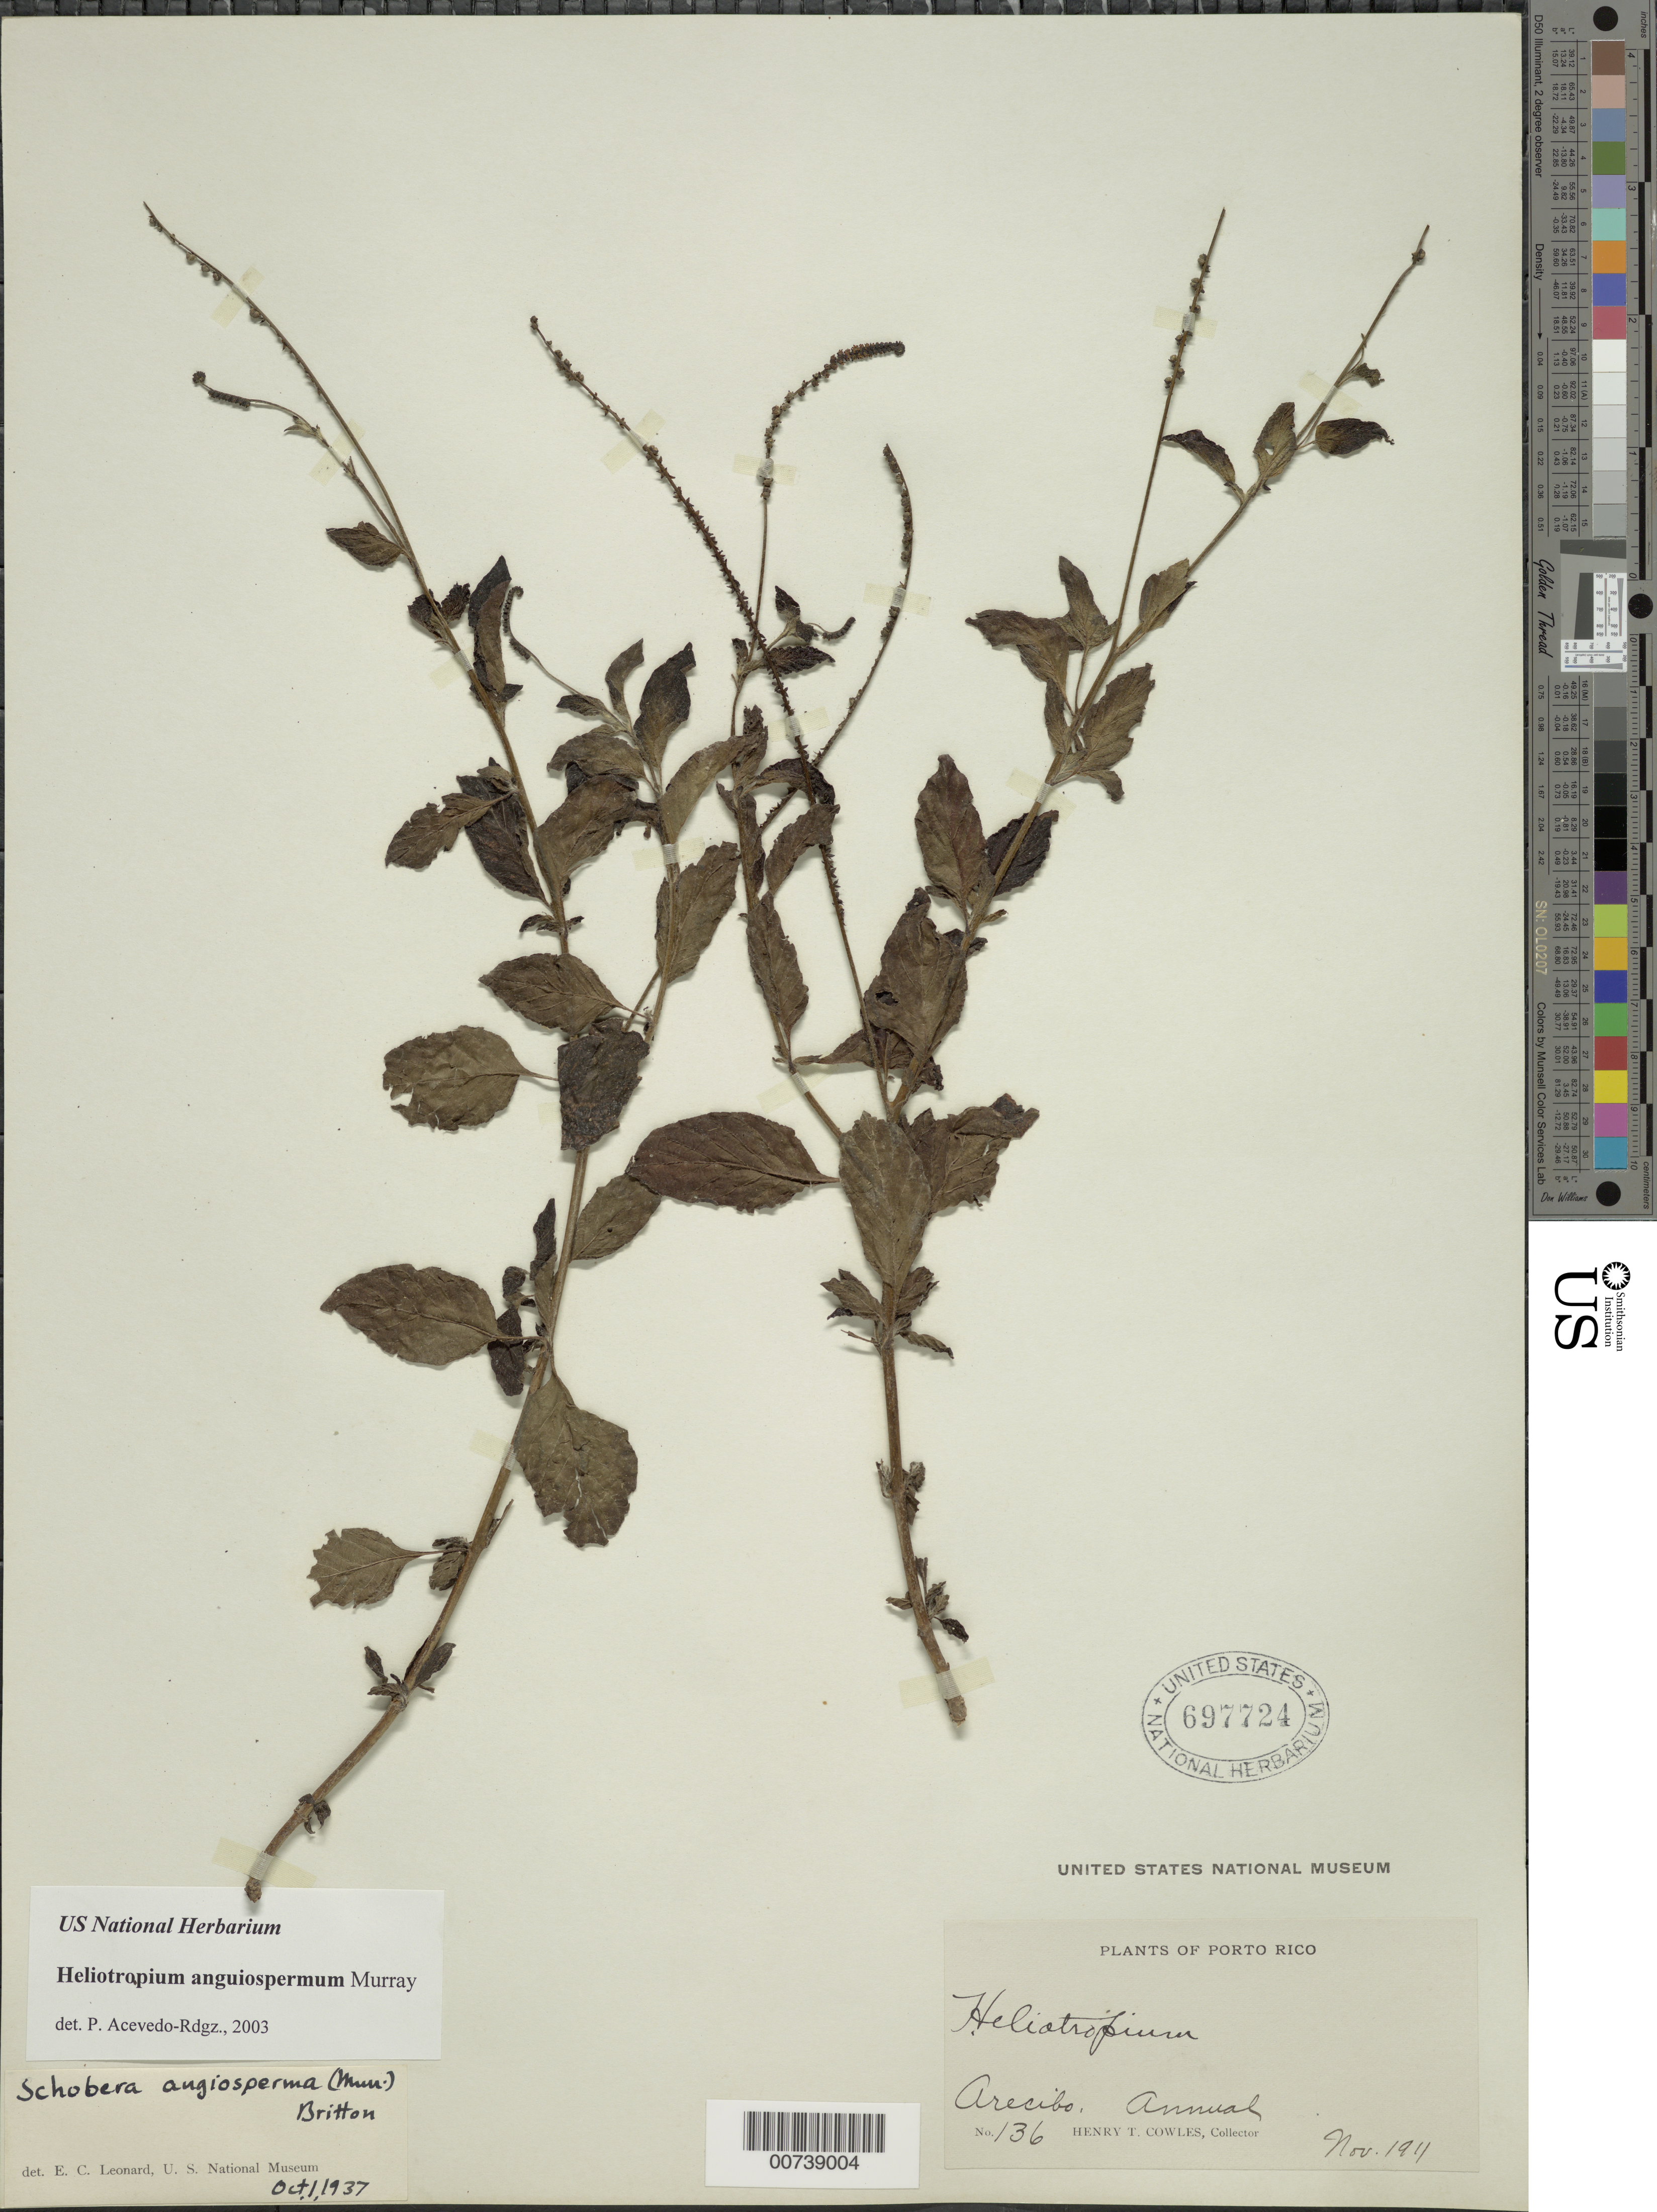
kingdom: Plantae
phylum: Tracheophyta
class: Magnoliopsida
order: Boraginales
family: Heliotropiaceae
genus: Heliotropium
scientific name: Heliotropium angiospermum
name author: Murray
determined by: Acevedo-Rodríguez, P., (BOT), Smithsonian Institution - National Museum of Natural History (UNITED STATES)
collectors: H. Cowles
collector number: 136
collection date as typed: Nov 1911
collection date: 1911-11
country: Puerto Rico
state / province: Arecibo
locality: Arecibo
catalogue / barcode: US 697724